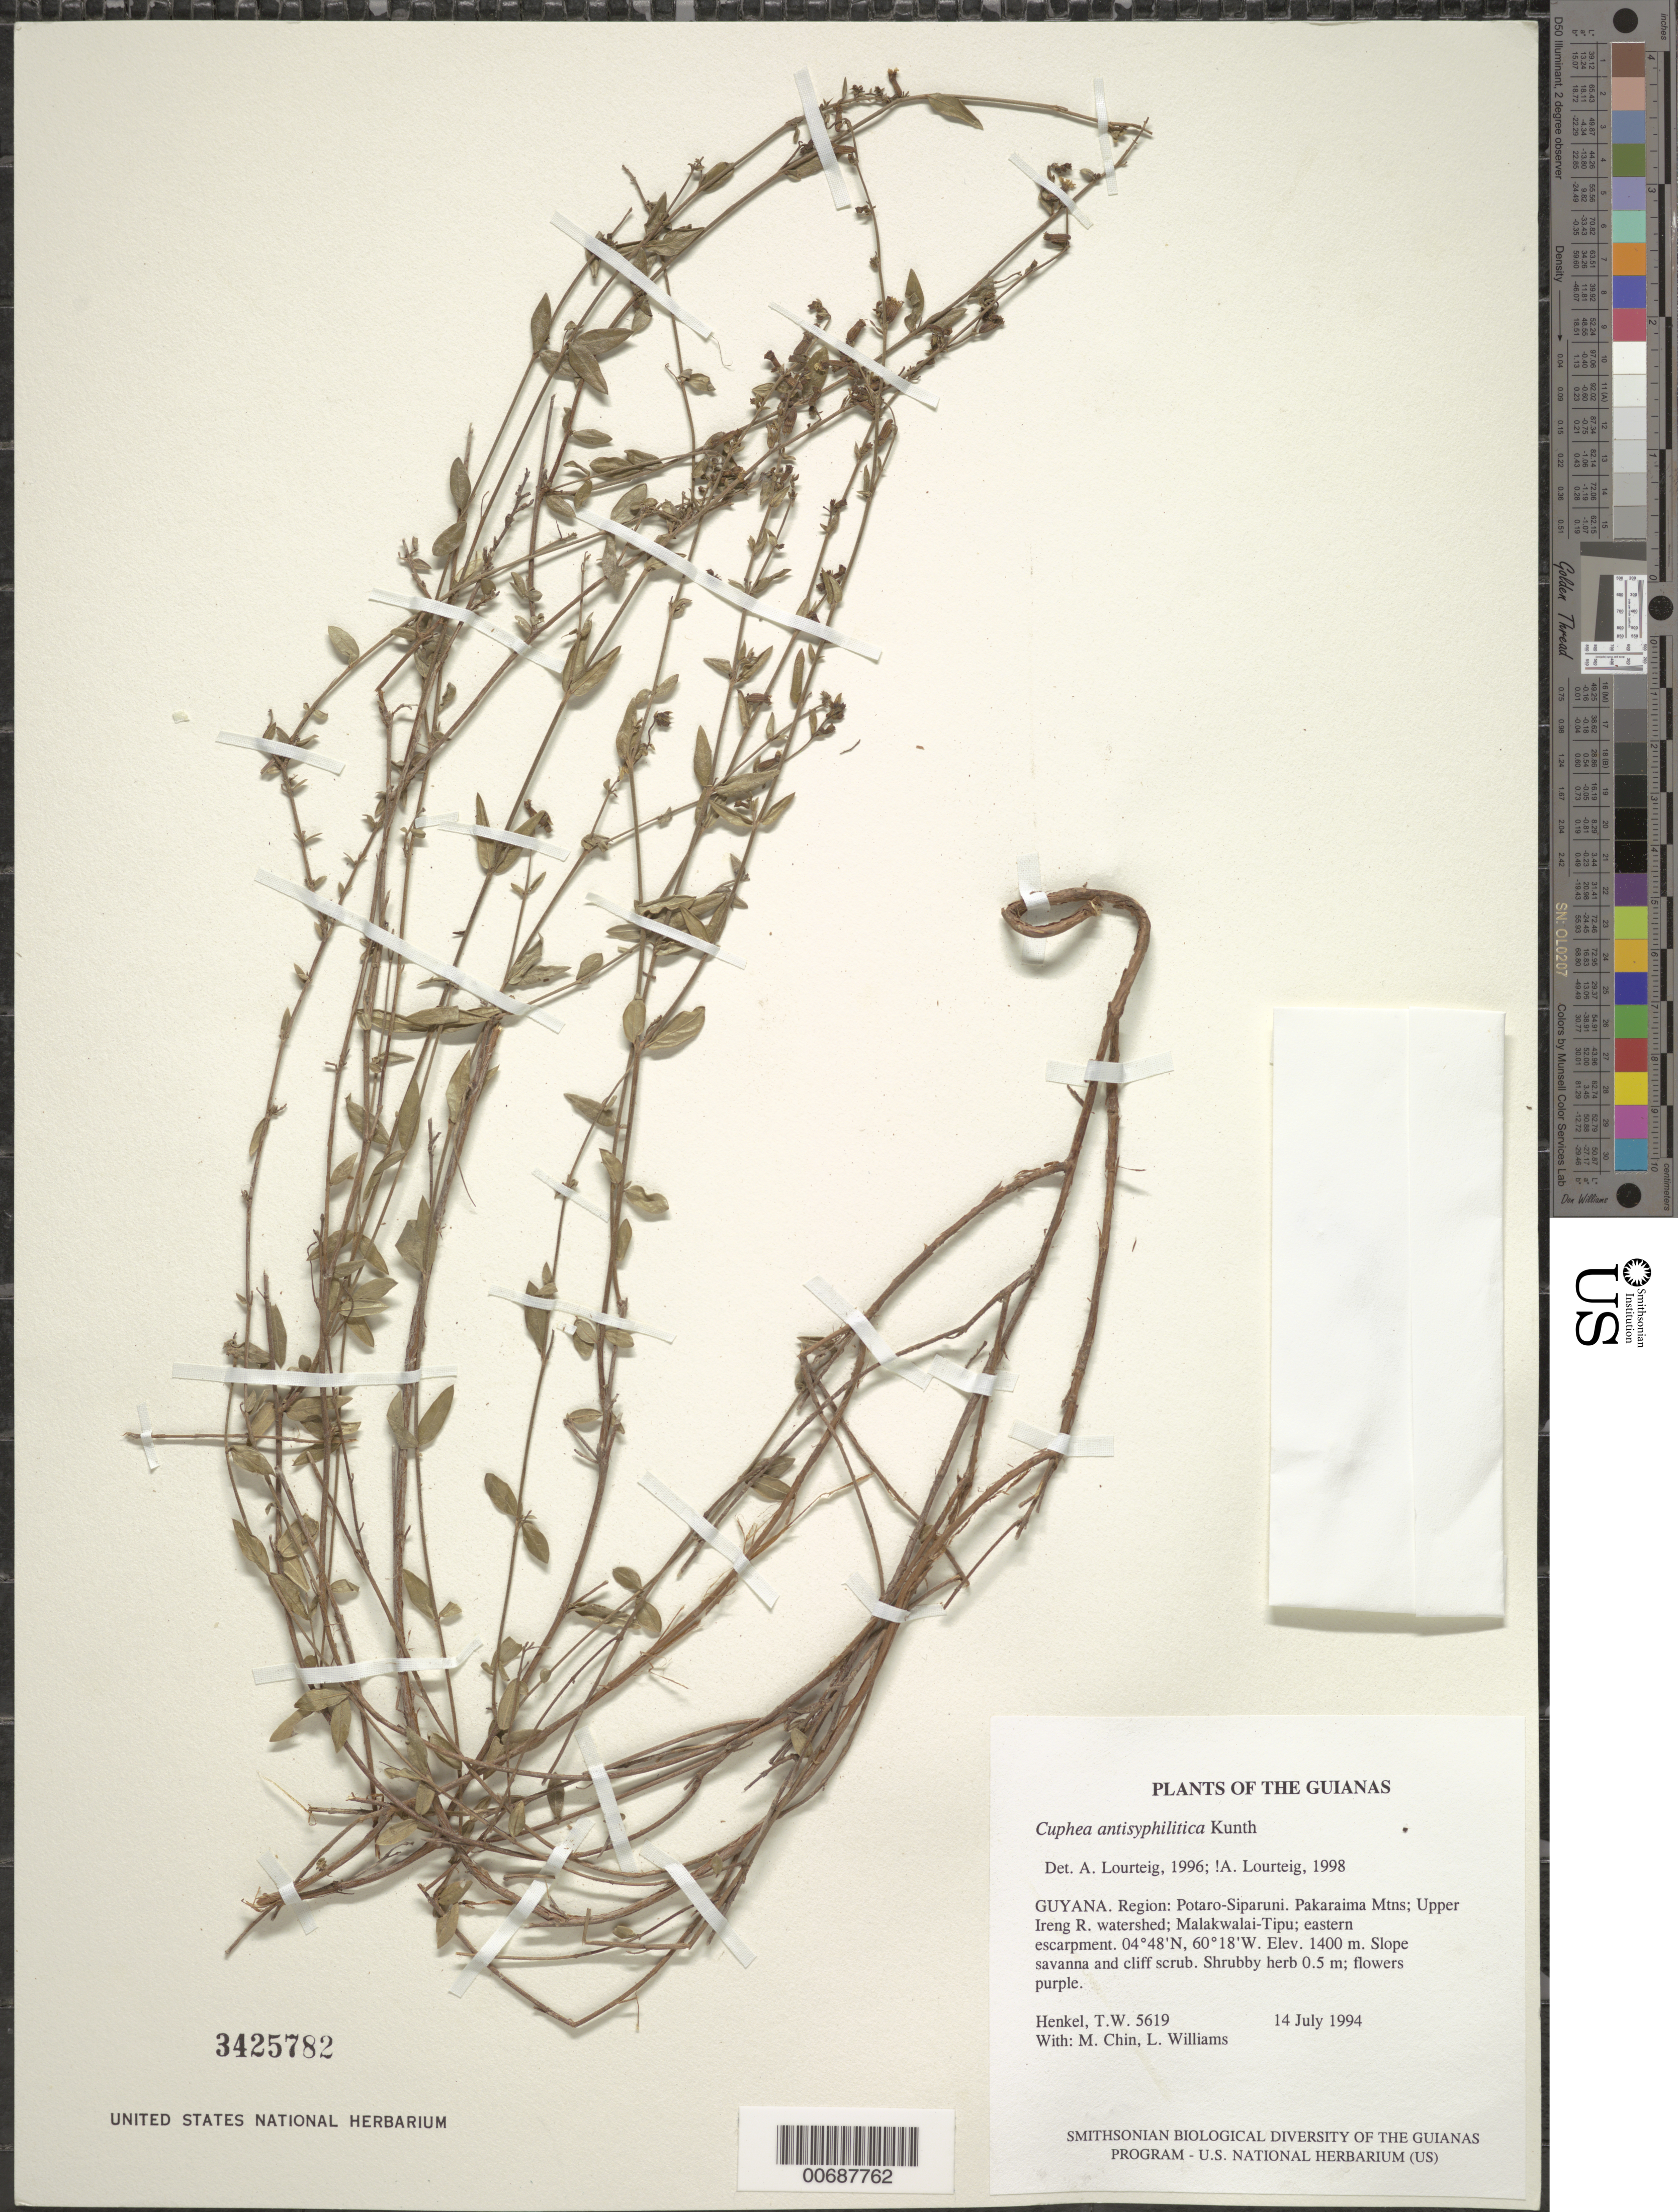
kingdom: Plantae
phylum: Tracheophyta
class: Magnoliopsida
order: Myrtales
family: Lythraceae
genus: Cuphea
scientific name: Cuphea antisyphilitica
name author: Kunth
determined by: Lourteig, A.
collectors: T. Henkel, M. Chin & L. Williams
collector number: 5619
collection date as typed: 14 July 1994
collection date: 1994-07-14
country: Guyana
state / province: Potaro-Siparuni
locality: Pakaraima Mtns; Upper Ireng R. watershed; Malakwalai-Tipu; eastern escarpment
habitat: Slope savanna and cliff scrub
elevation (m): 1400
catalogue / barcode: US 3425782